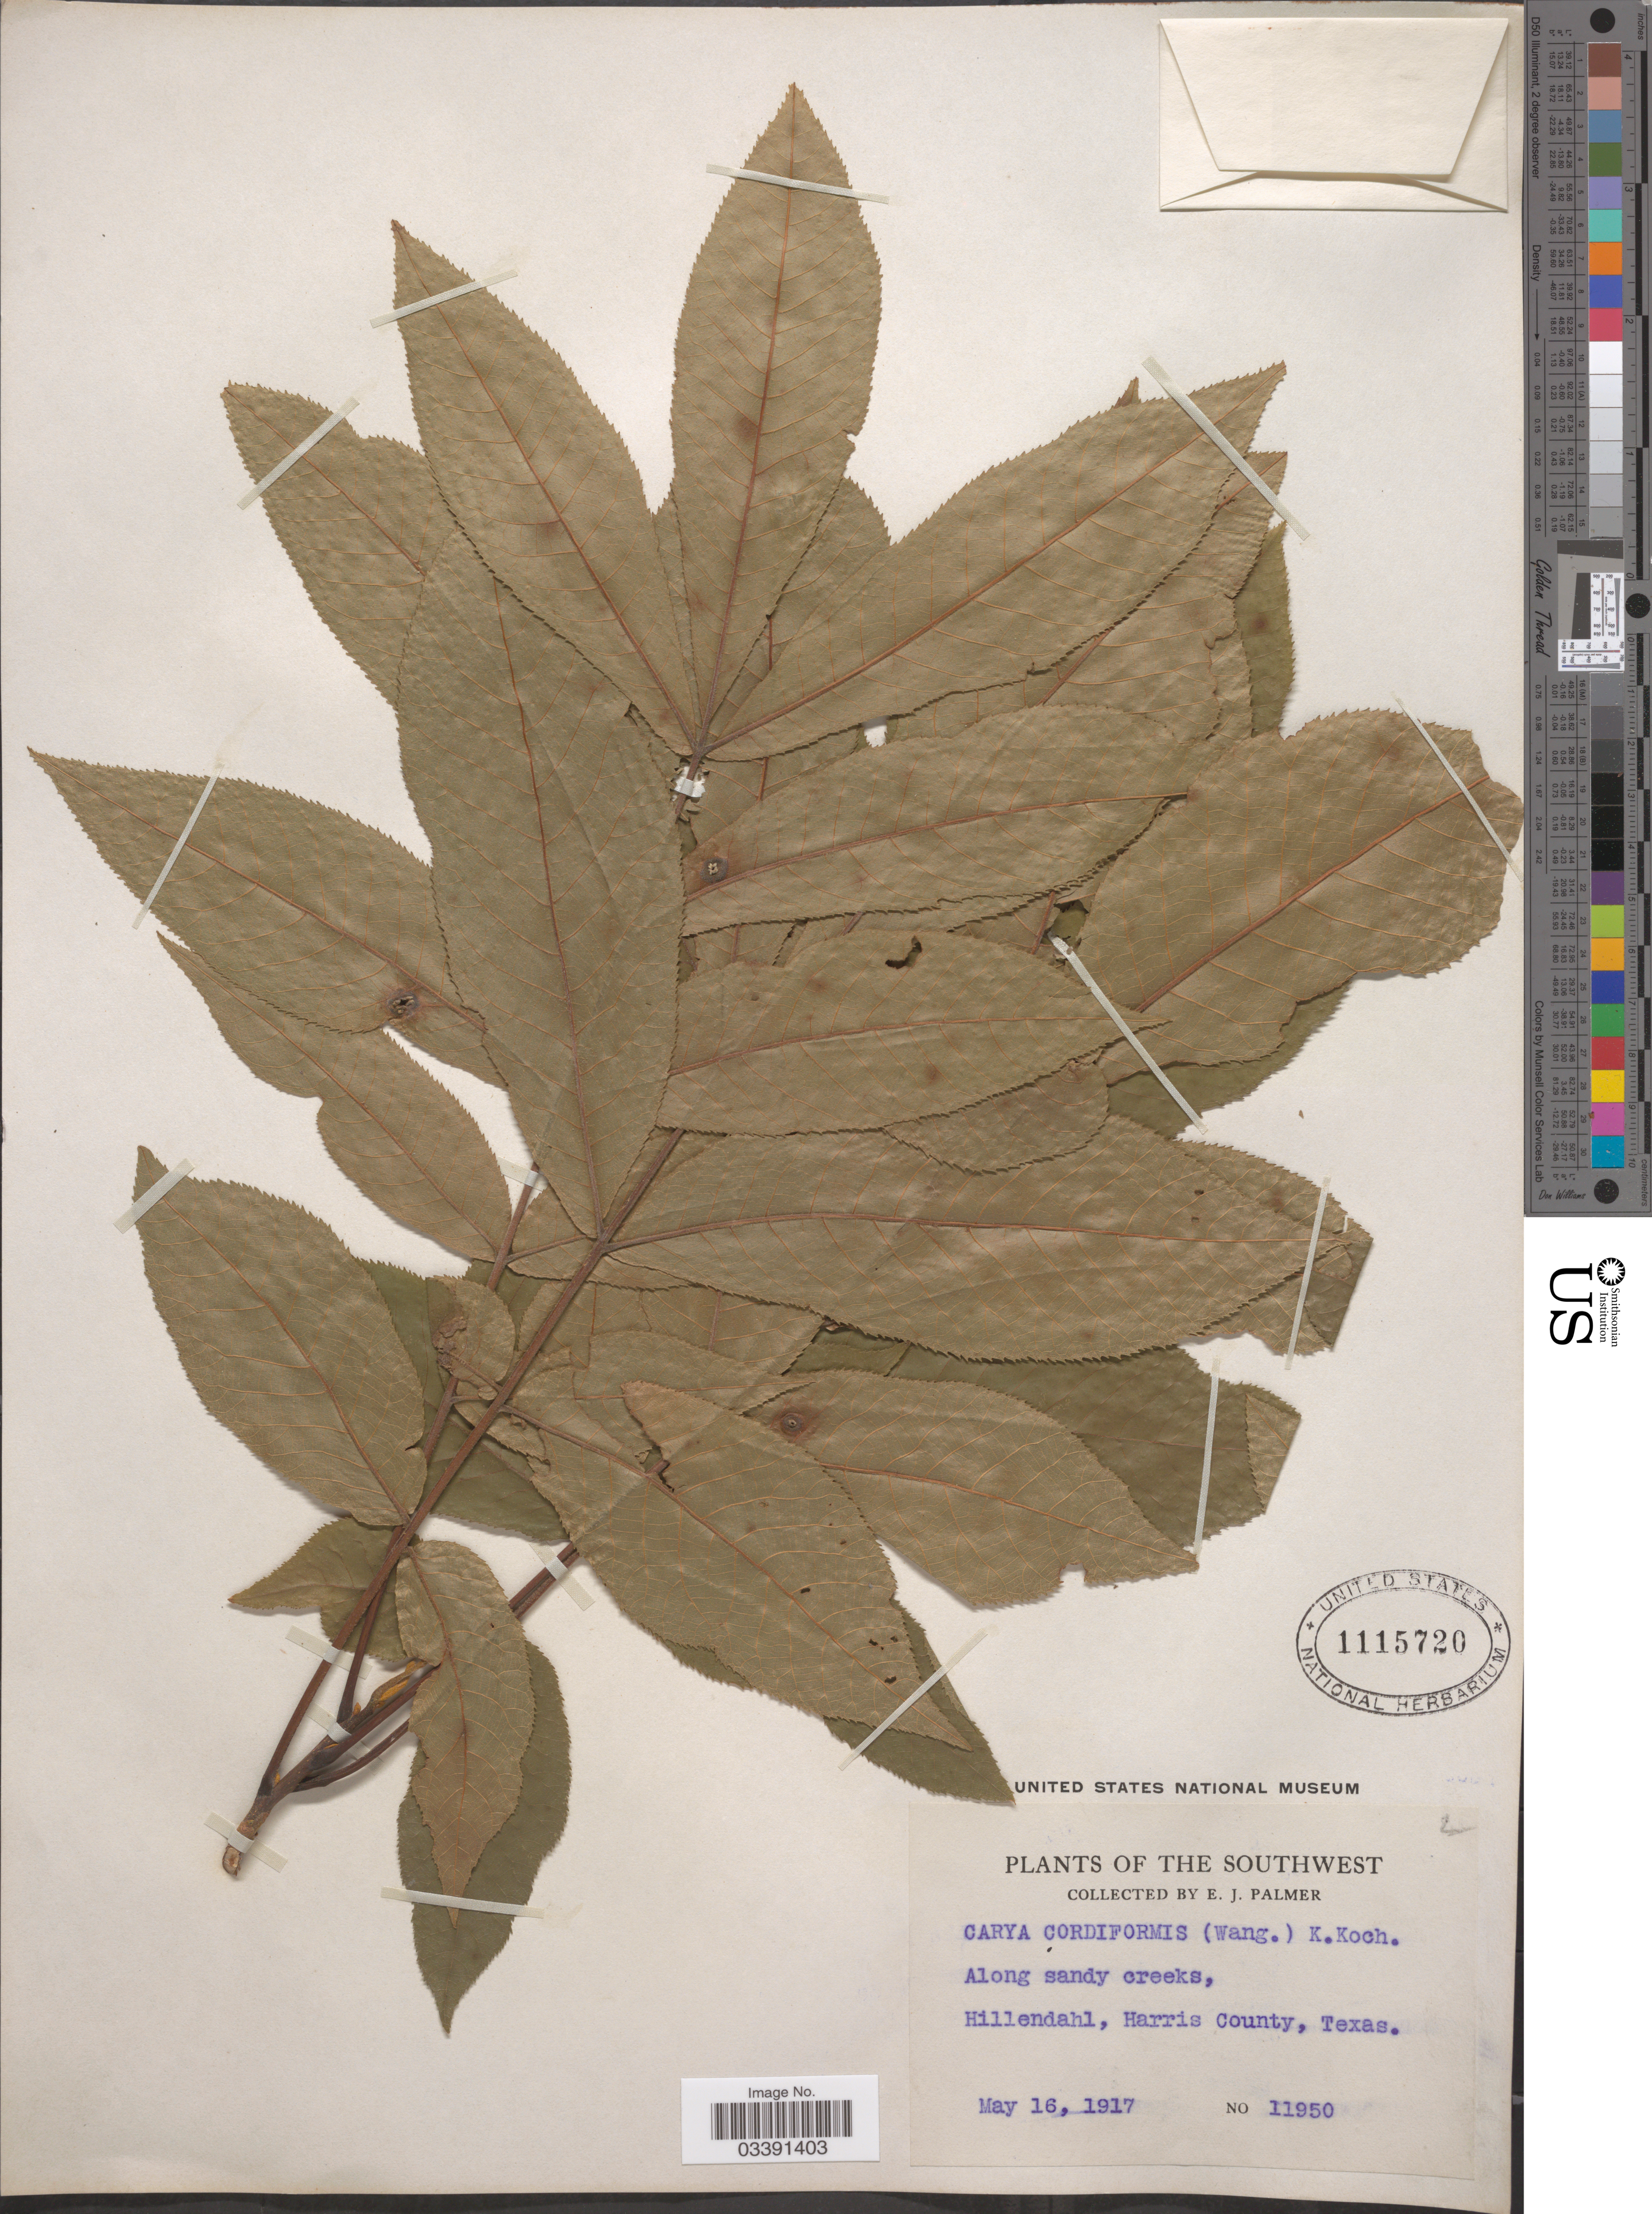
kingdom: Plantae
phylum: Tracheophyta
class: Magnoliopsida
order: Fagales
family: Juglandaceae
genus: Carya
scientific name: Carya cordiformis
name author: (Wangenh.) K. Koch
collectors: E. J. Palmer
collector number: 11950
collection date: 1917-05-16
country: United States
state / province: Texas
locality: The Southwest. Hillendahl, Harris County.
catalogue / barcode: US 1115720